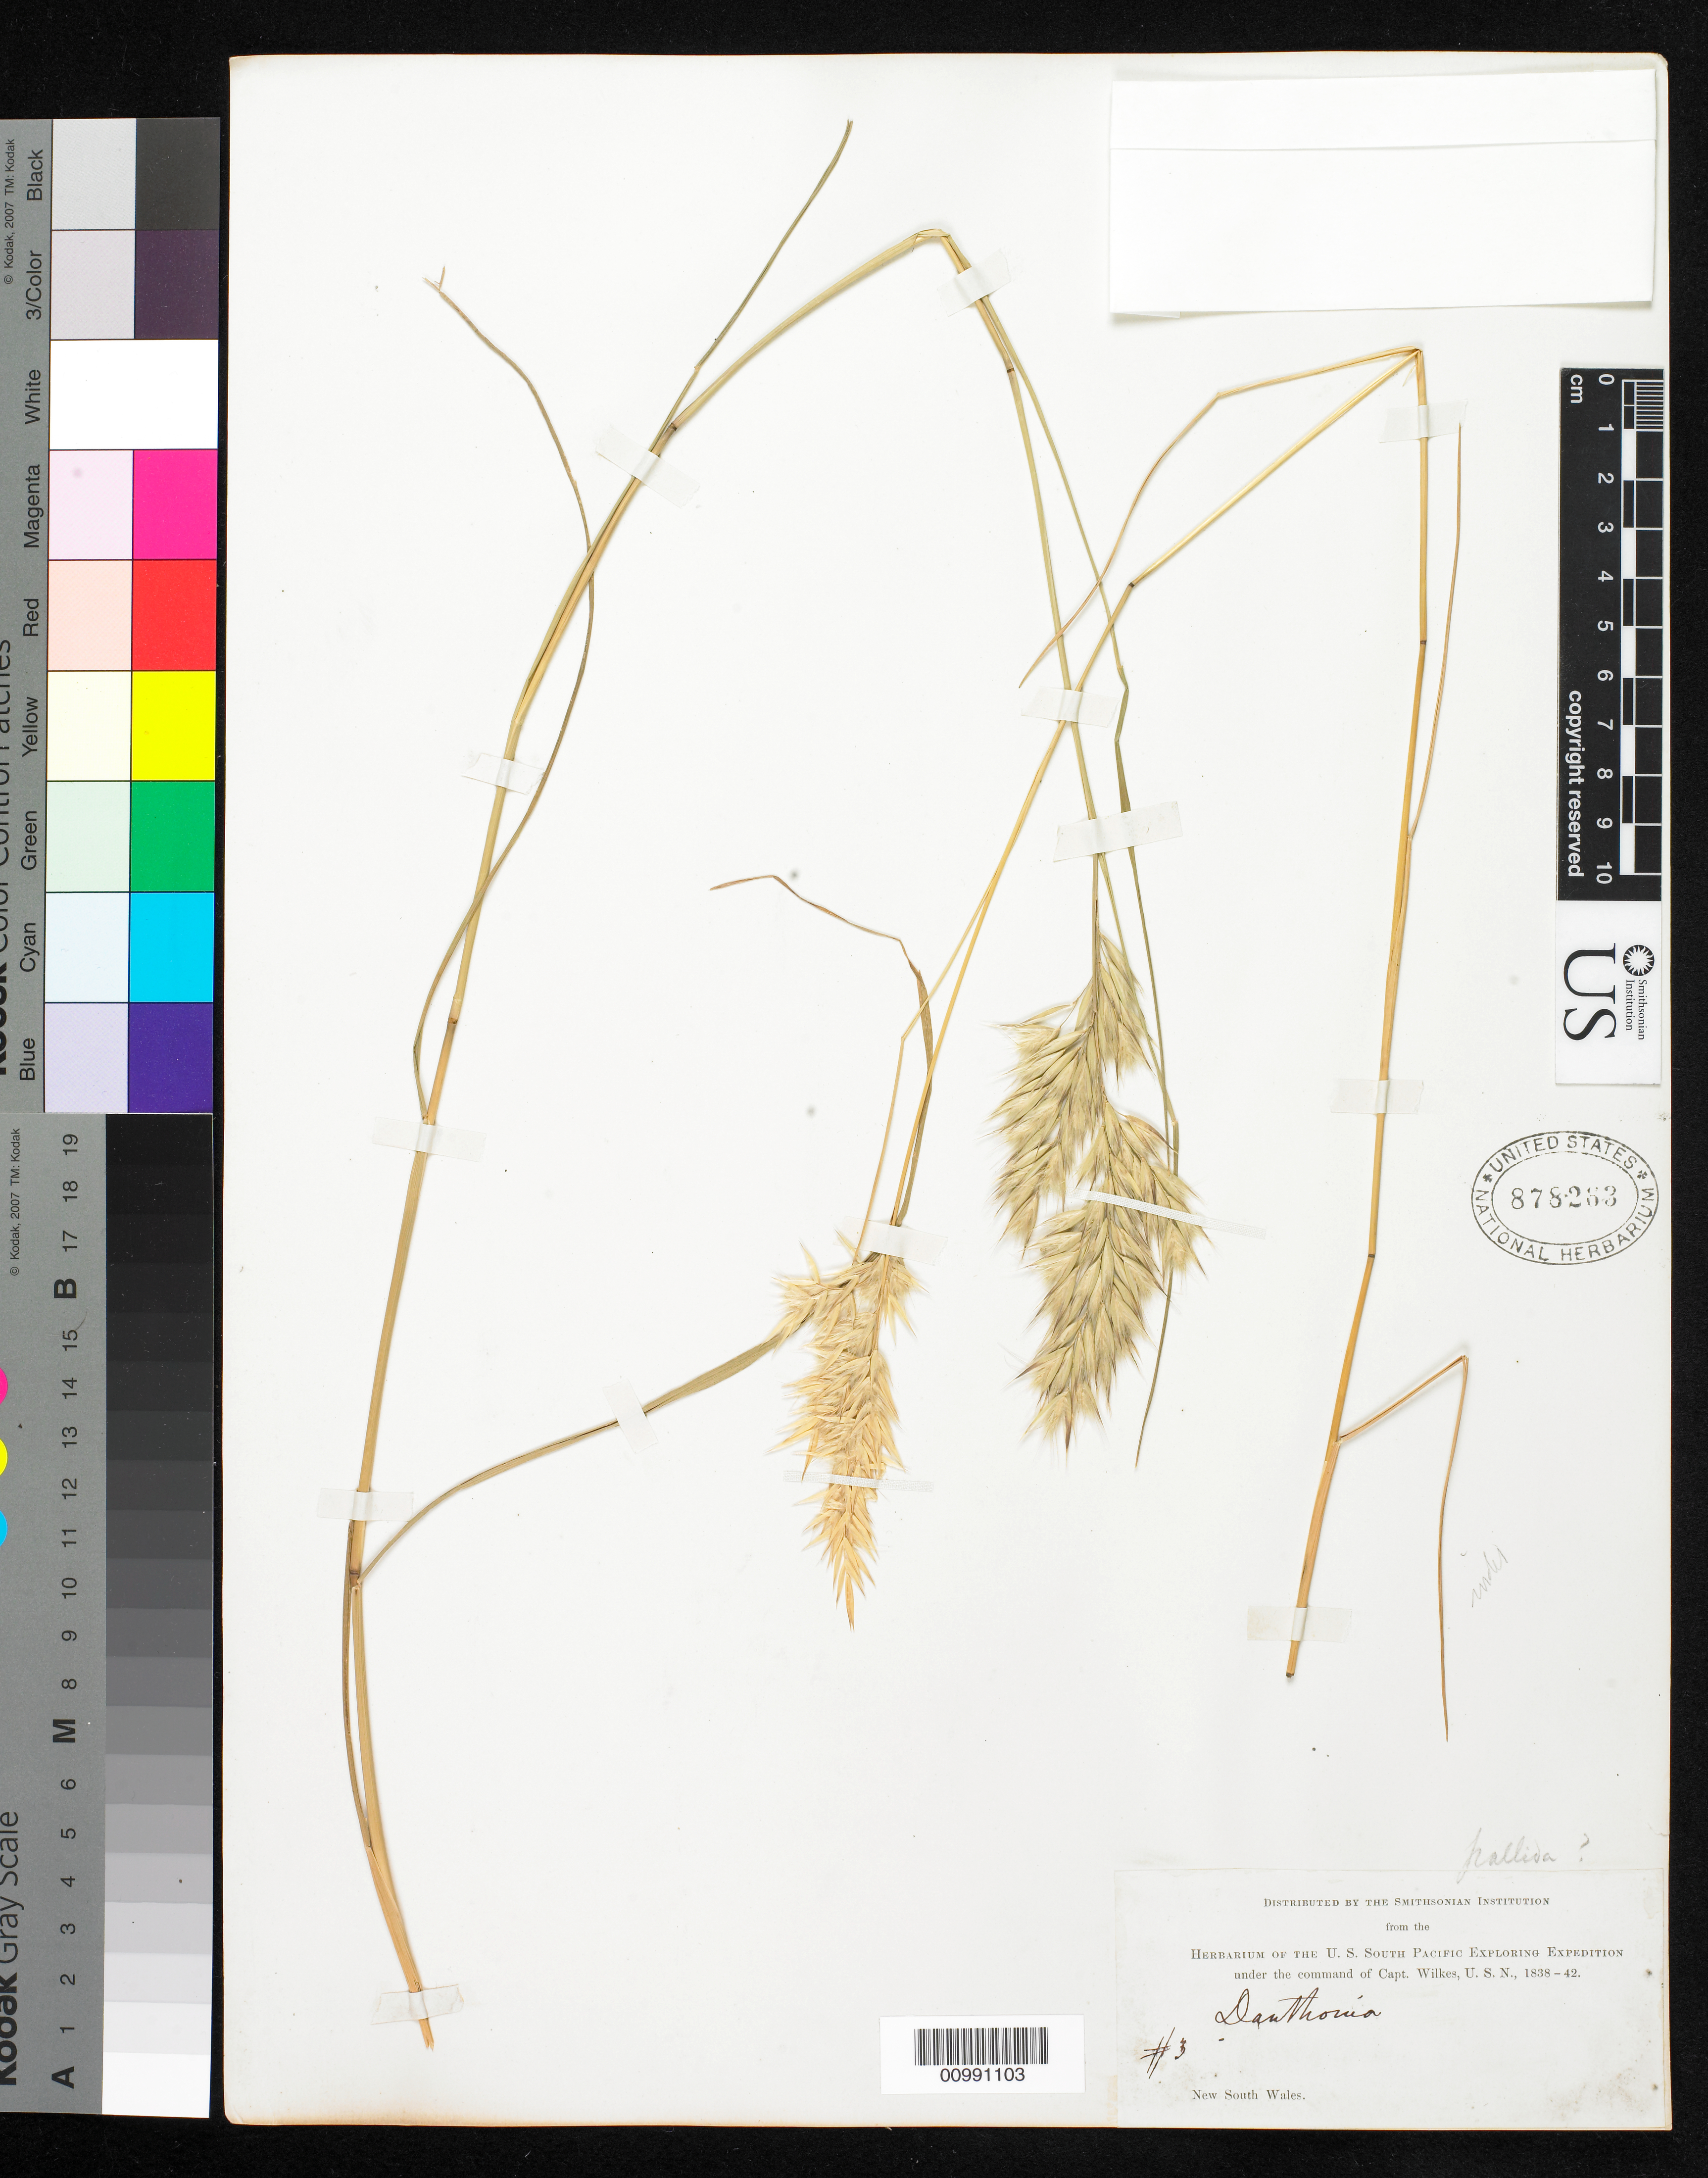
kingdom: Plantae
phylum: Tracheophyta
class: Liliopsida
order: Poales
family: Poaceae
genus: Danthonia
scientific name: Danthonia sp.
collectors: Wilkes Explor. Exped.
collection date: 1838/1842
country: Australia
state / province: New South Wales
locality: New South Wales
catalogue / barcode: US 878263